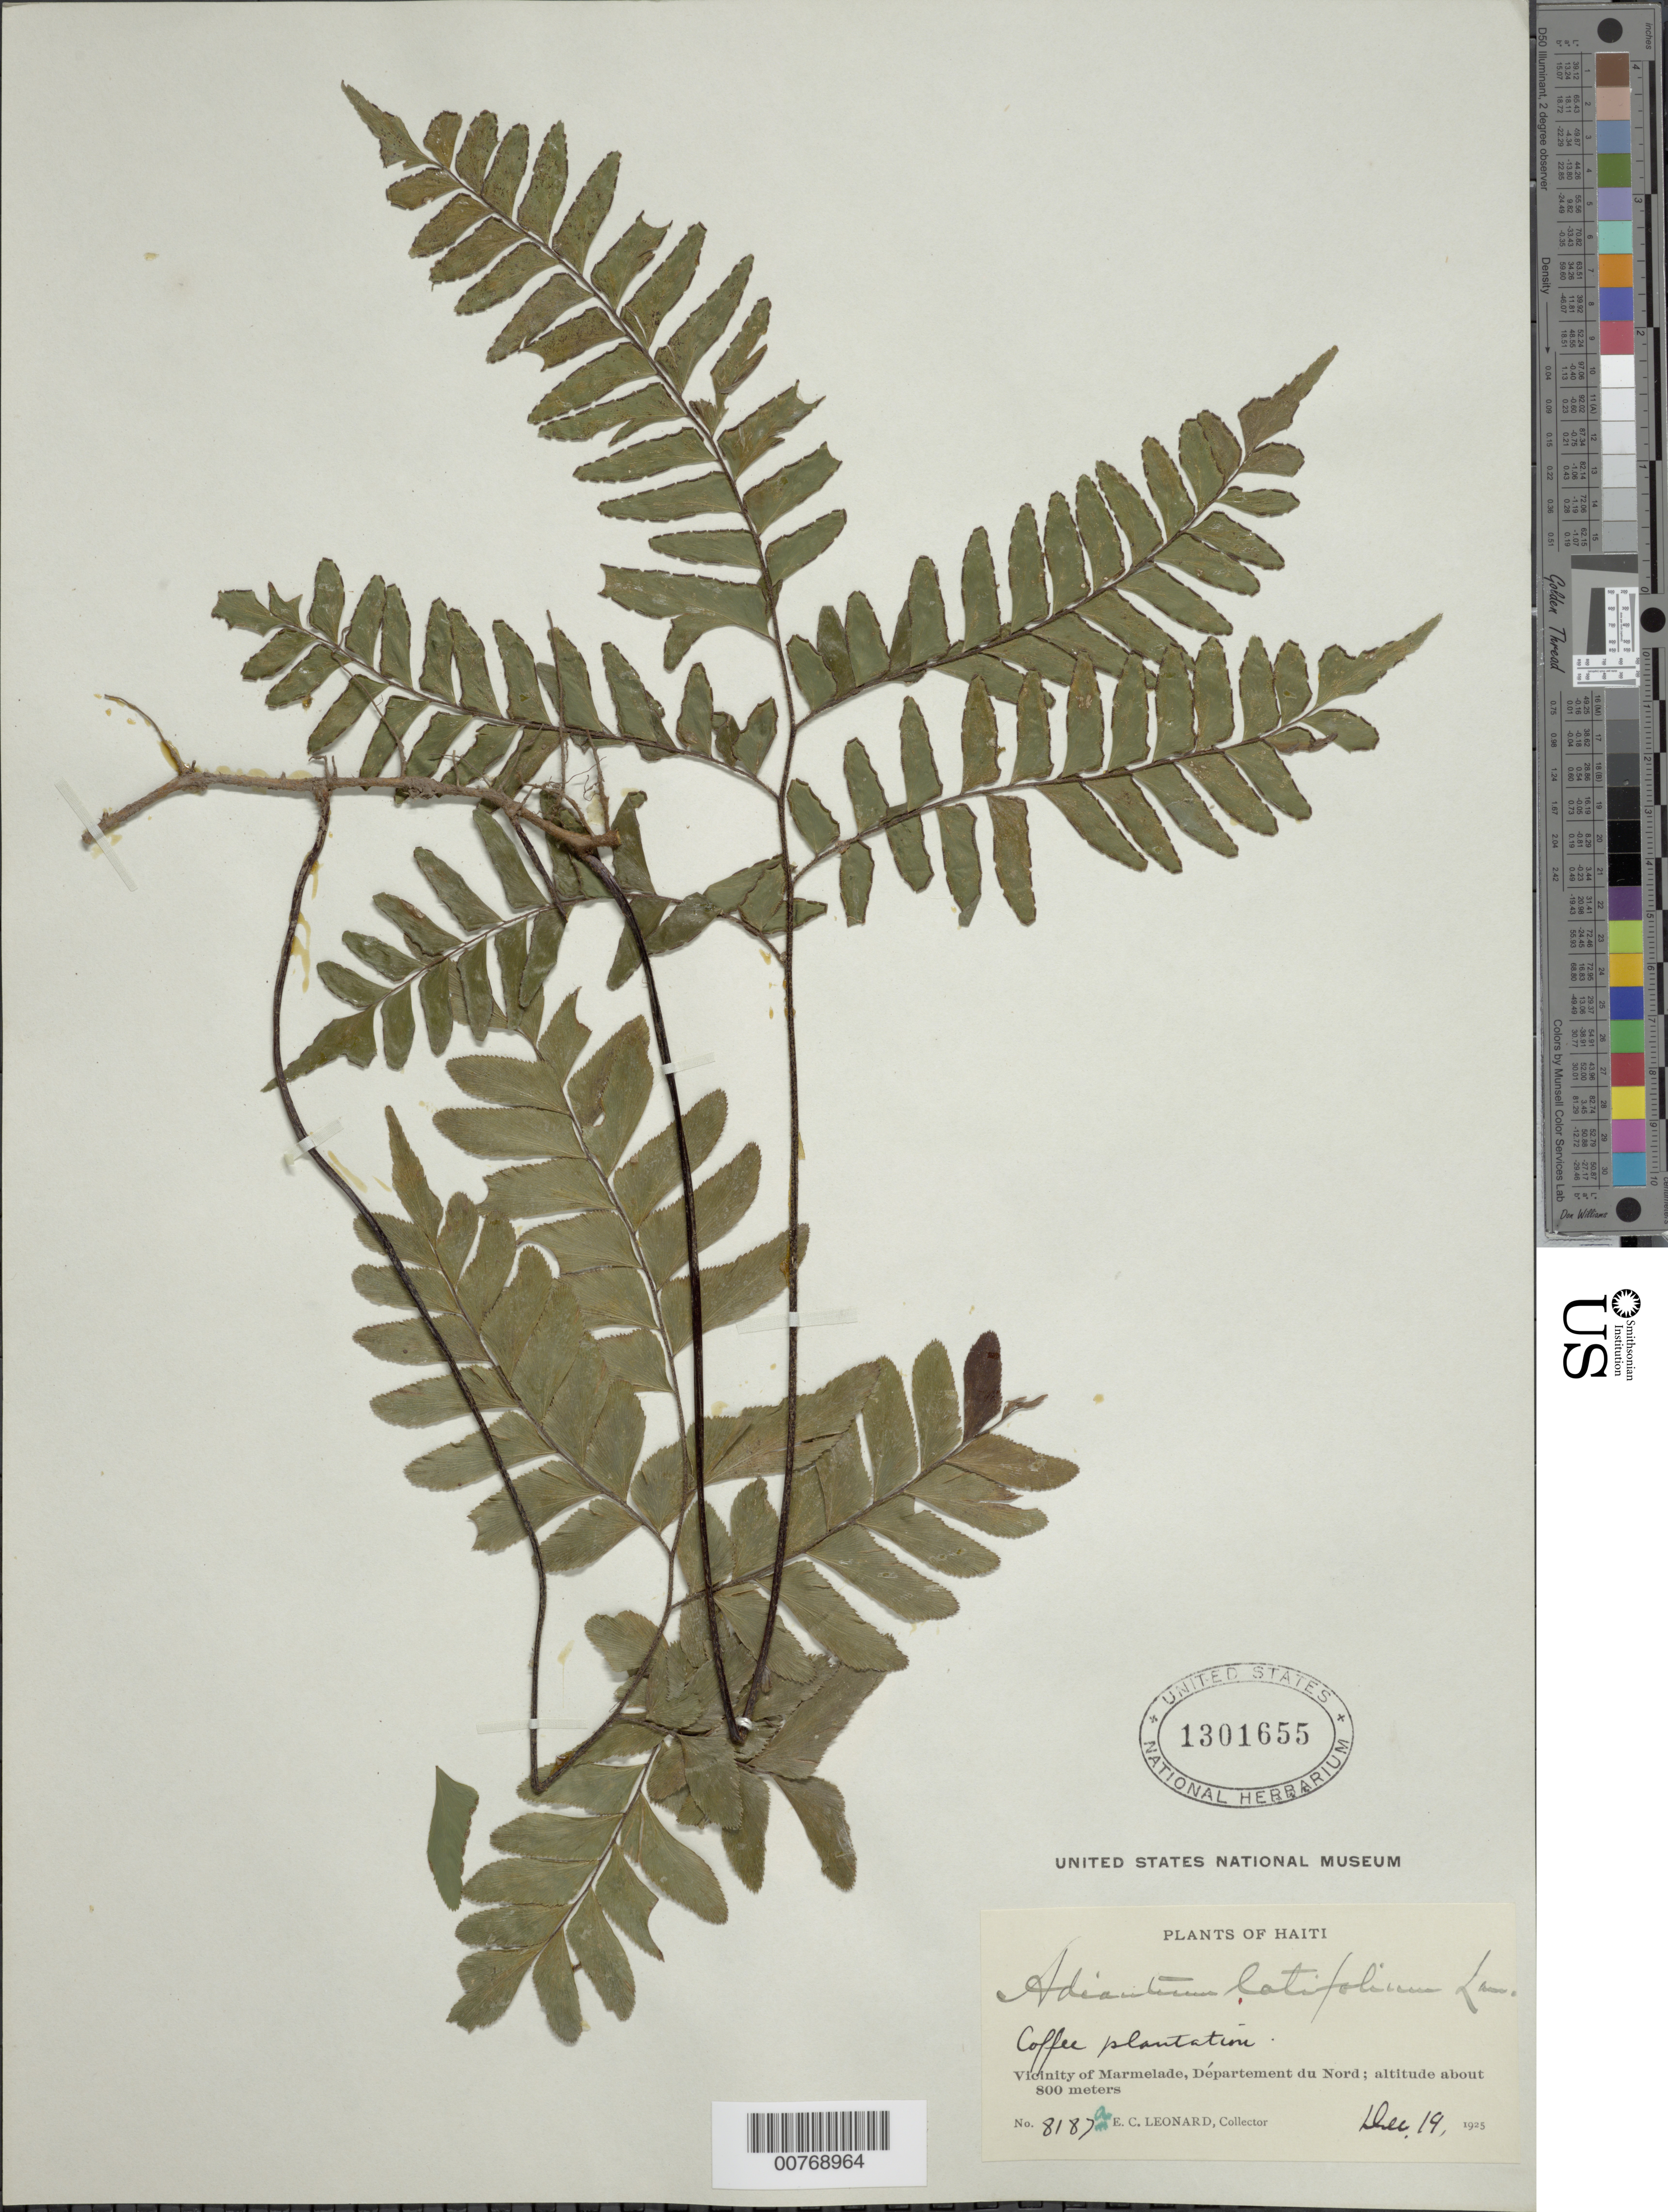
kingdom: Plantae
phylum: Tracheophyta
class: Polypodiopsida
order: Polypodiales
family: Pteridaceae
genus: Adiantum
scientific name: Adiantum latifolium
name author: Lam.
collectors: E. C. Leonard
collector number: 8187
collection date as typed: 19 Dec 1925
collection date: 1925-12-19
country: Haiti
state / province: Nord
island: Hispaniola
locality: Vicinity of Marmelade, Departement du Nord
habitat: Coffee plantation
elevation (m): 800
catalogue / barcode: US 1301655